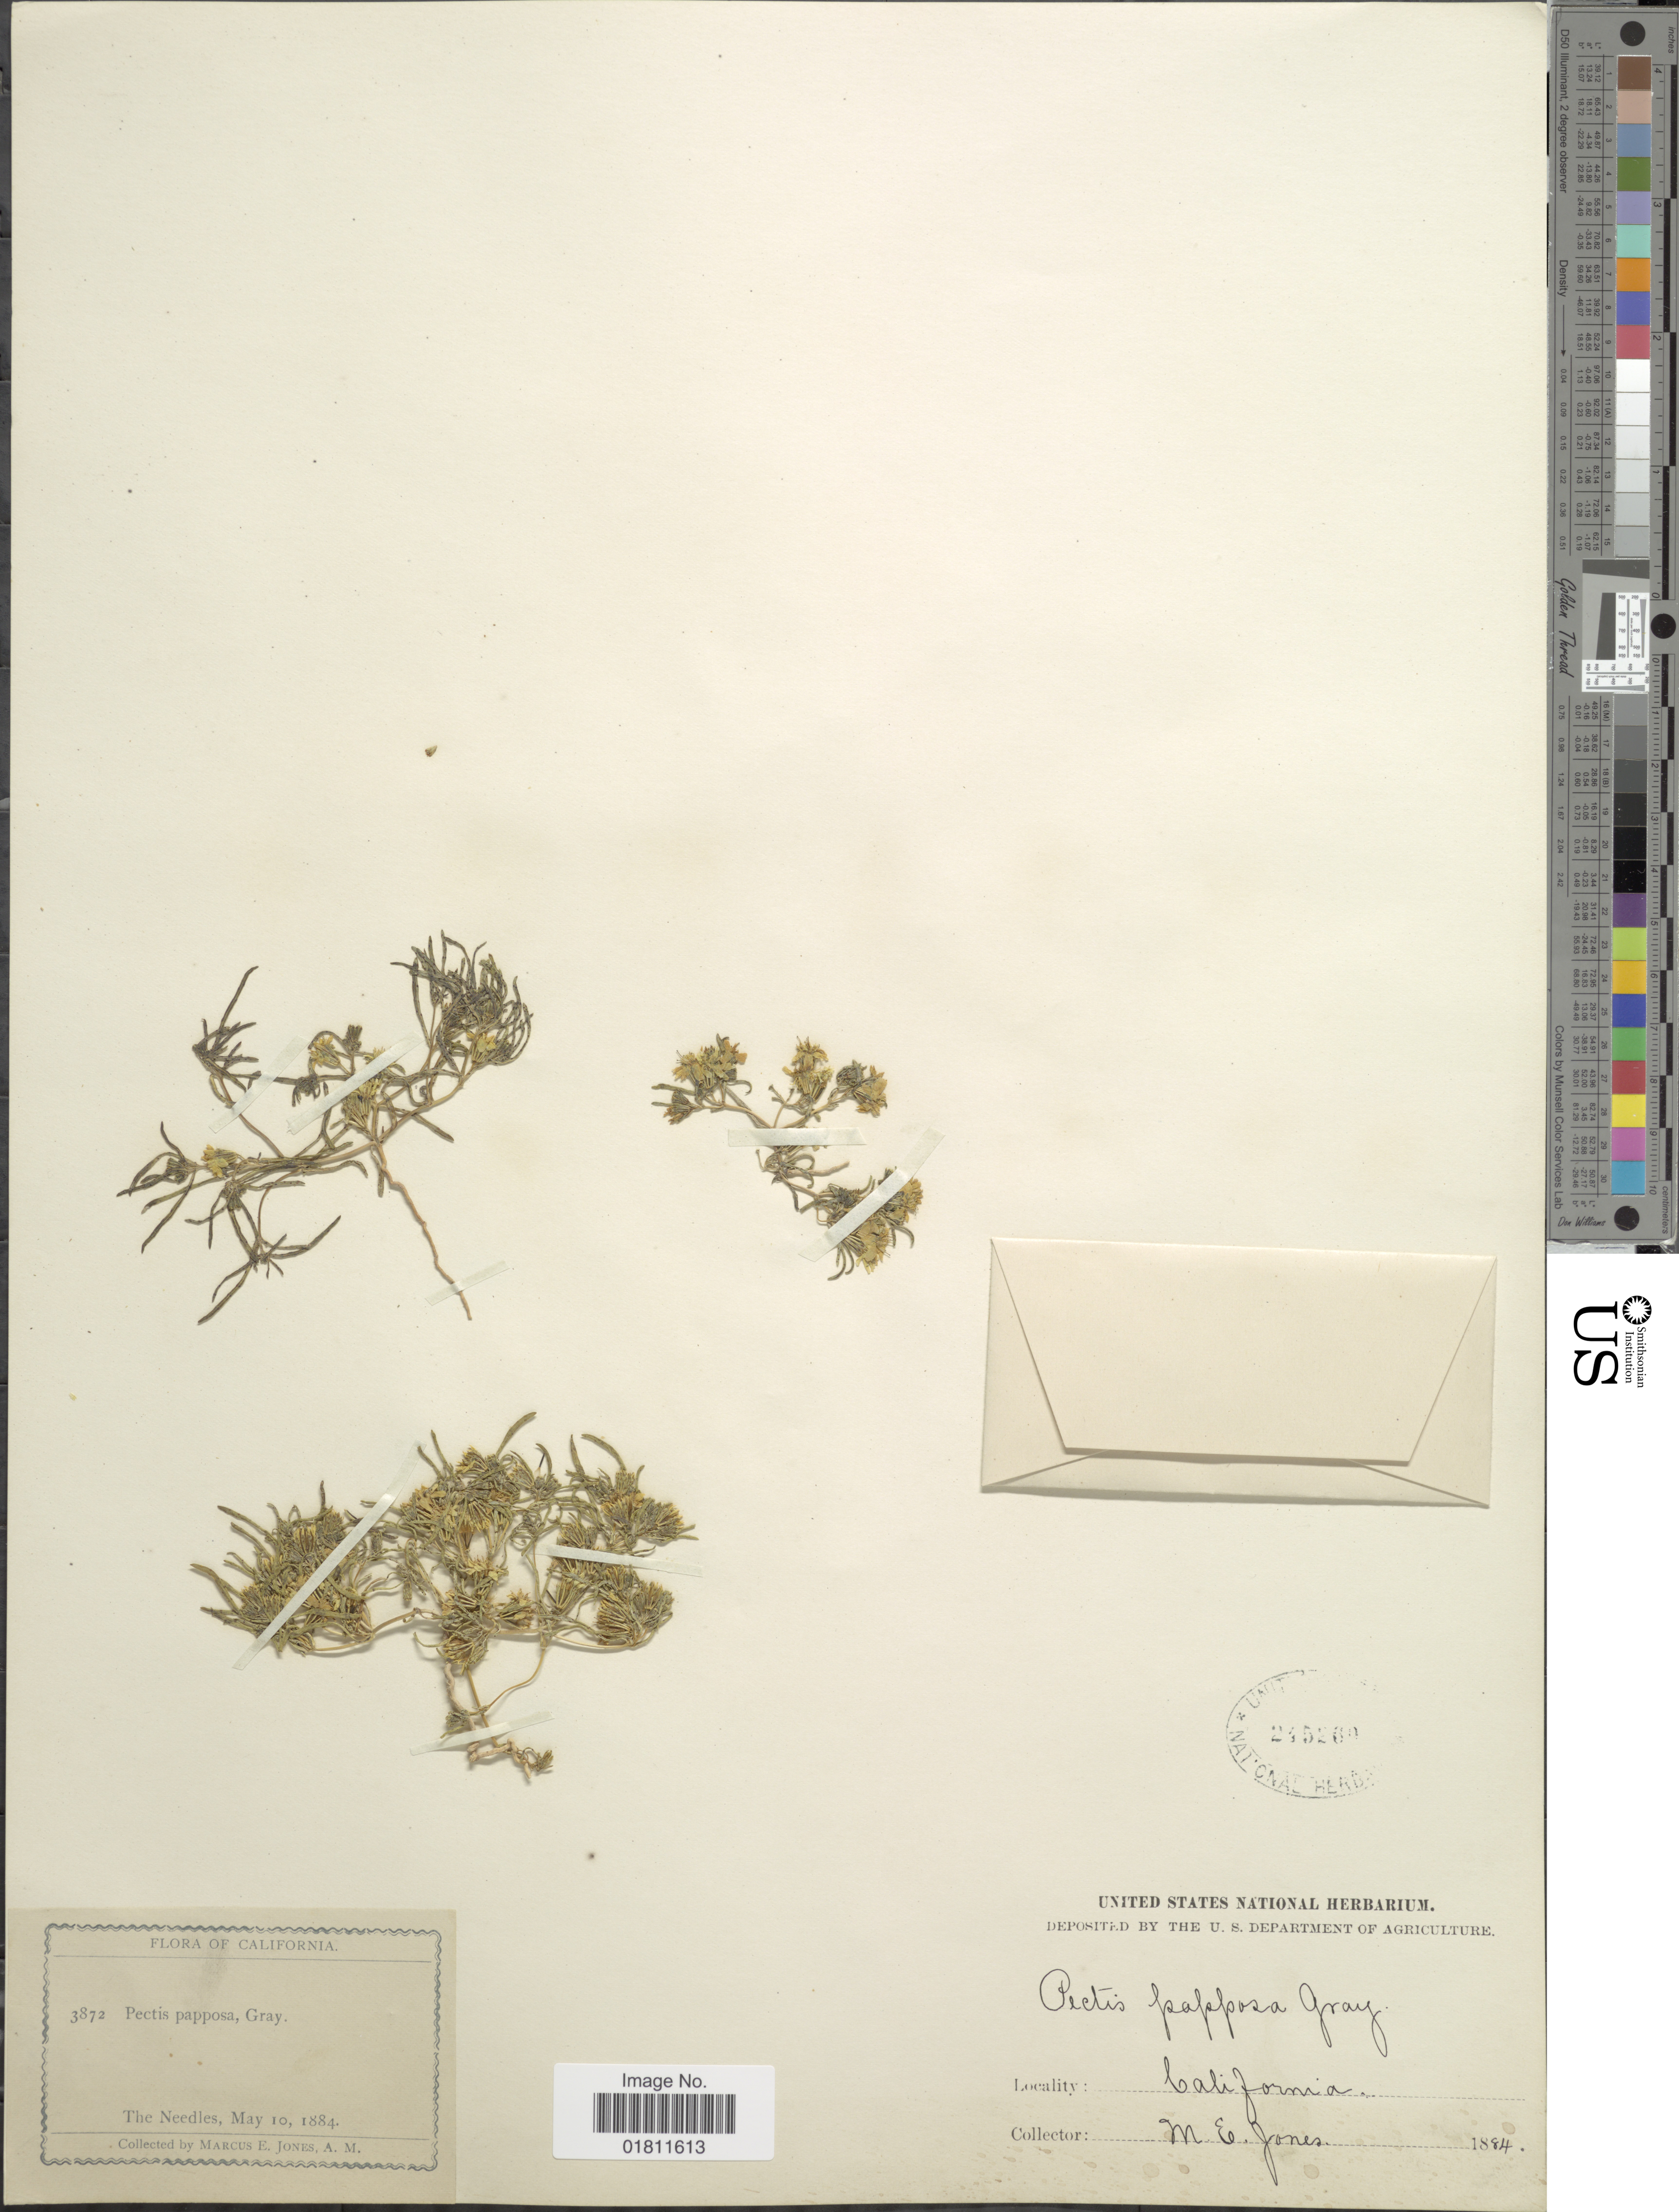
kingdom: Plantae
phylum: Tracheophyta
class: Magnoliopsida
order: Asterales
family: Asteraceae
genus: Pectis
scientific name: Pectis papposa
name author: Harv. & A. Gray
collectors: M. E. Jones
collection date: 1884-05-10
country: United States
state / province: California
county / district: San Bernardino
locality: California. The Needles.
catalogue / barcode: US 245269